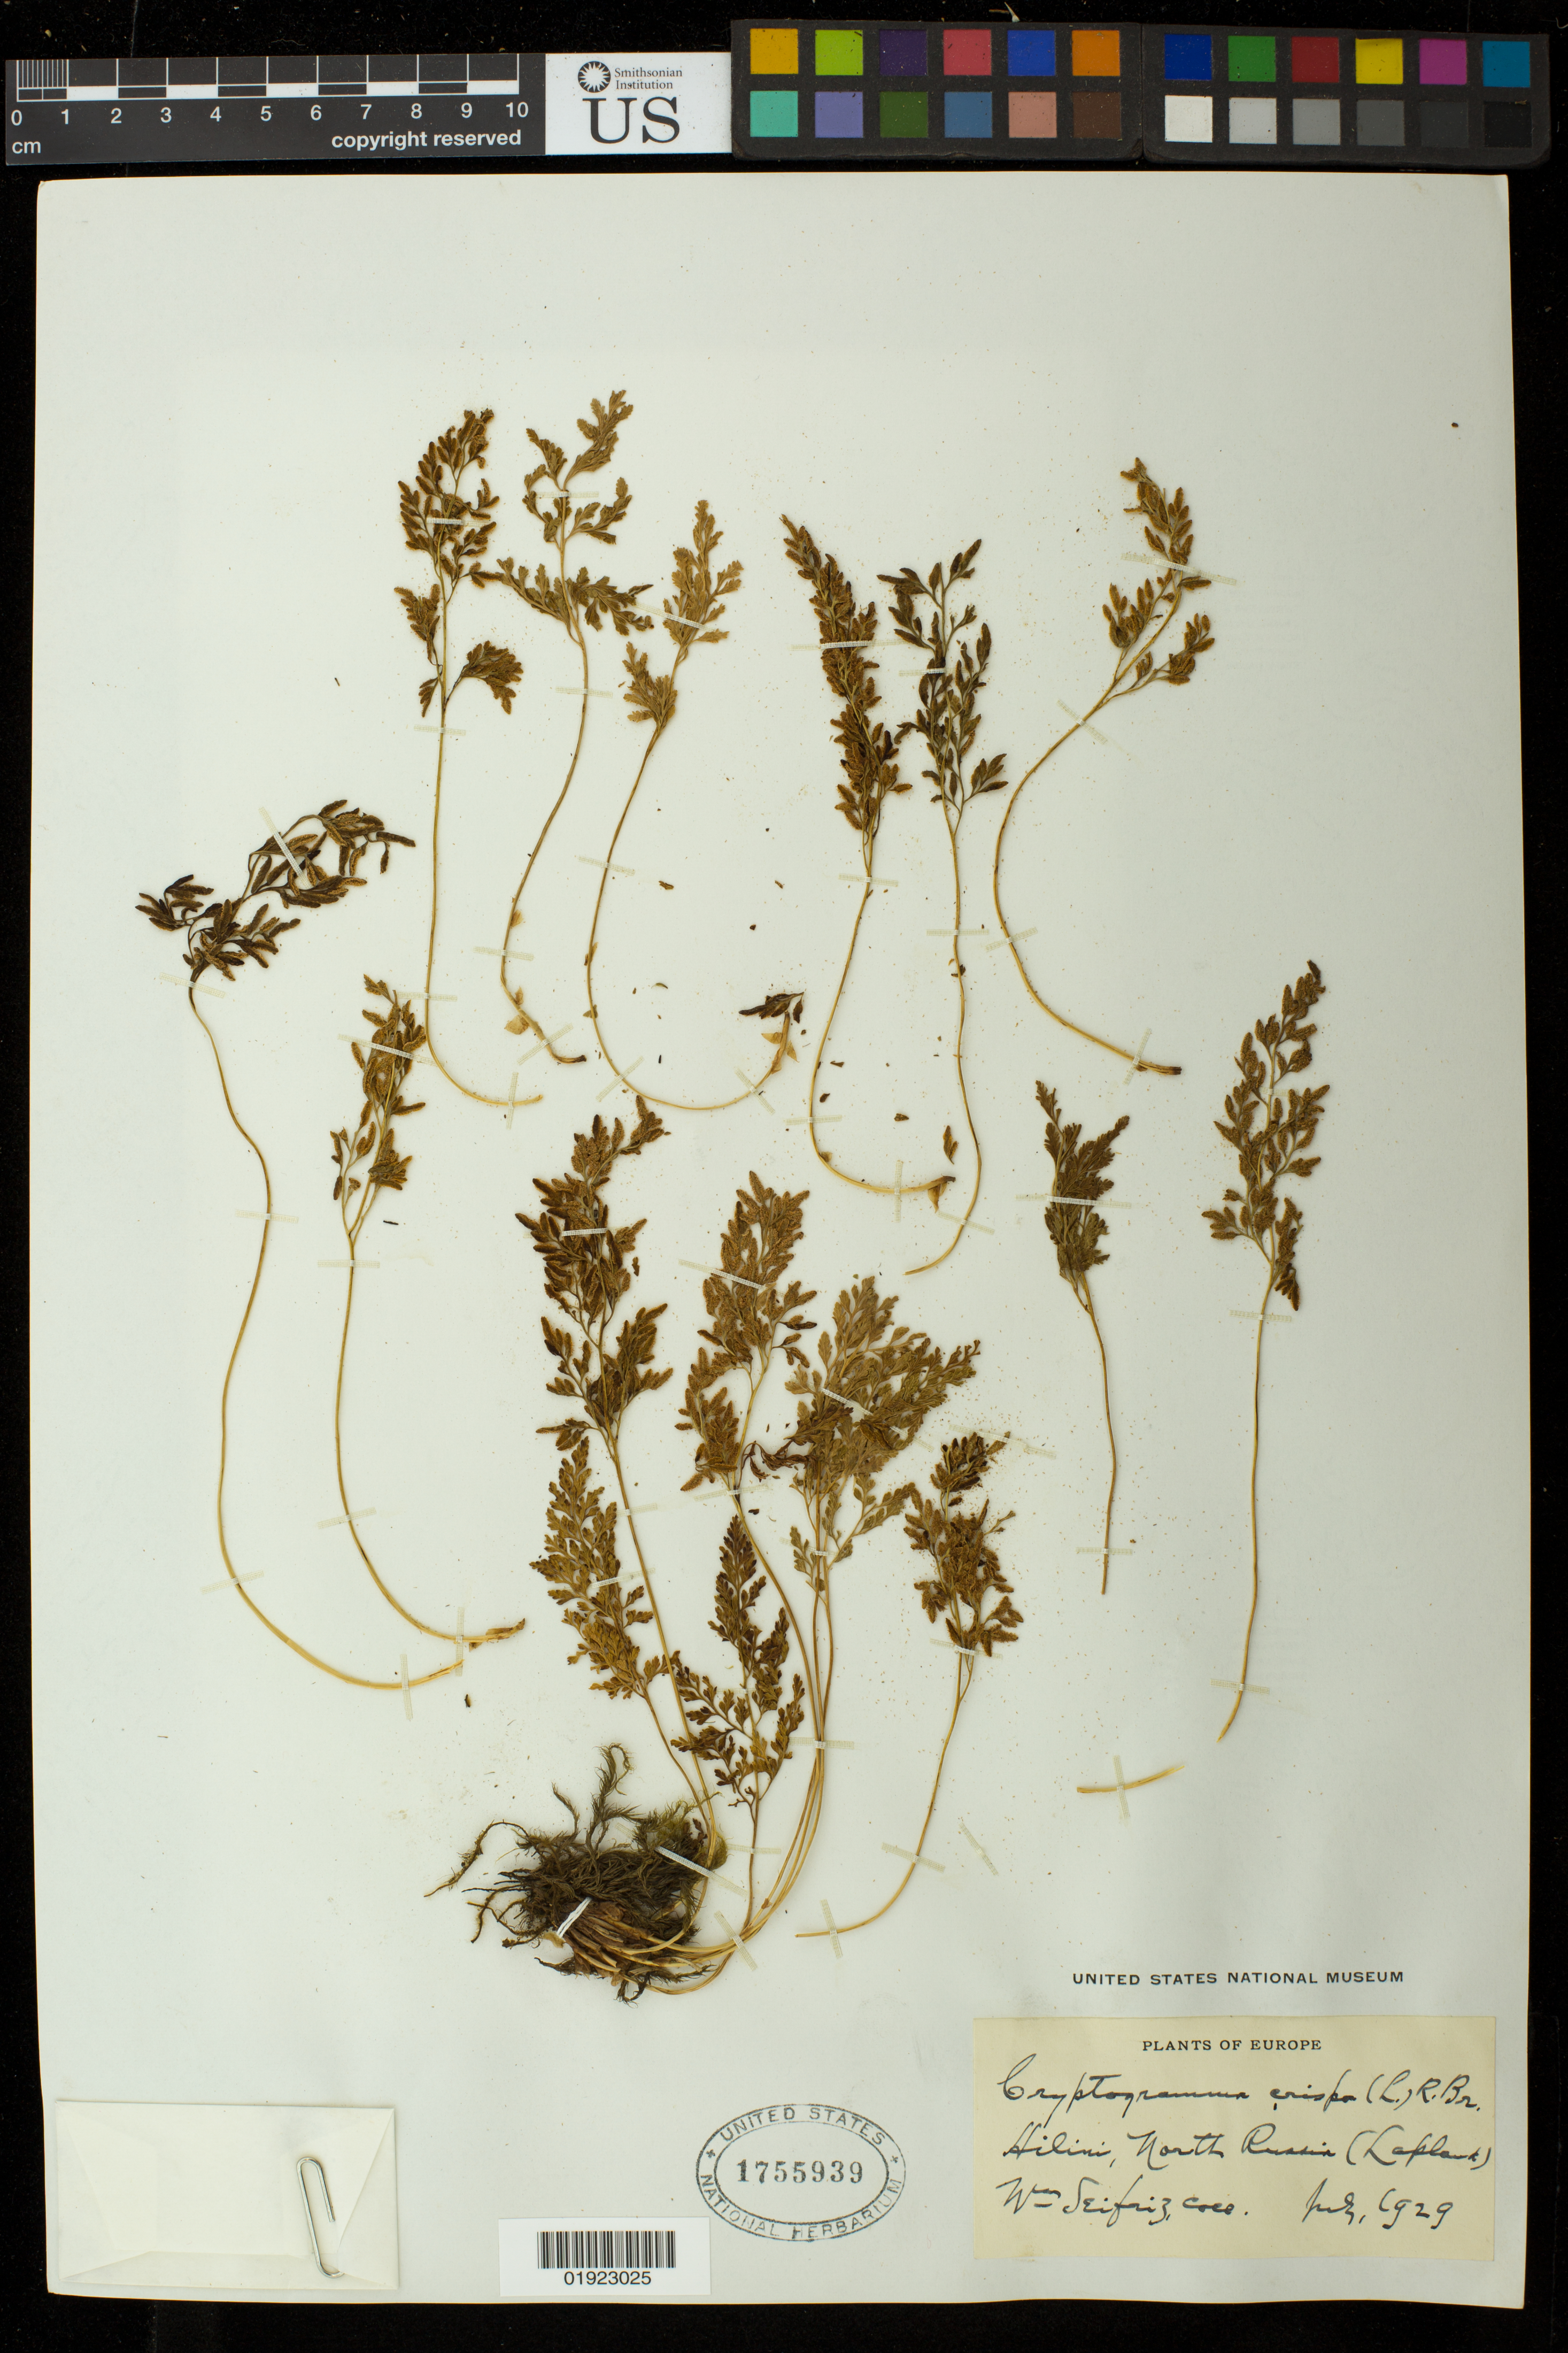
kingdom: Plantae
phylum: Tracheophyta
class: Polypodiopsida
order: Polypodiales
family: Pteridaceae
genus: Cryptogramma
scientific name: Cryptogramma crispa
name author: Fernald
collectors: W. Seifriz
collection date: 1929-07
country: Finland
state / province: Lappi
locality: Hilini, North Russia (Lapland).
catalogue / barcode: US 1755939